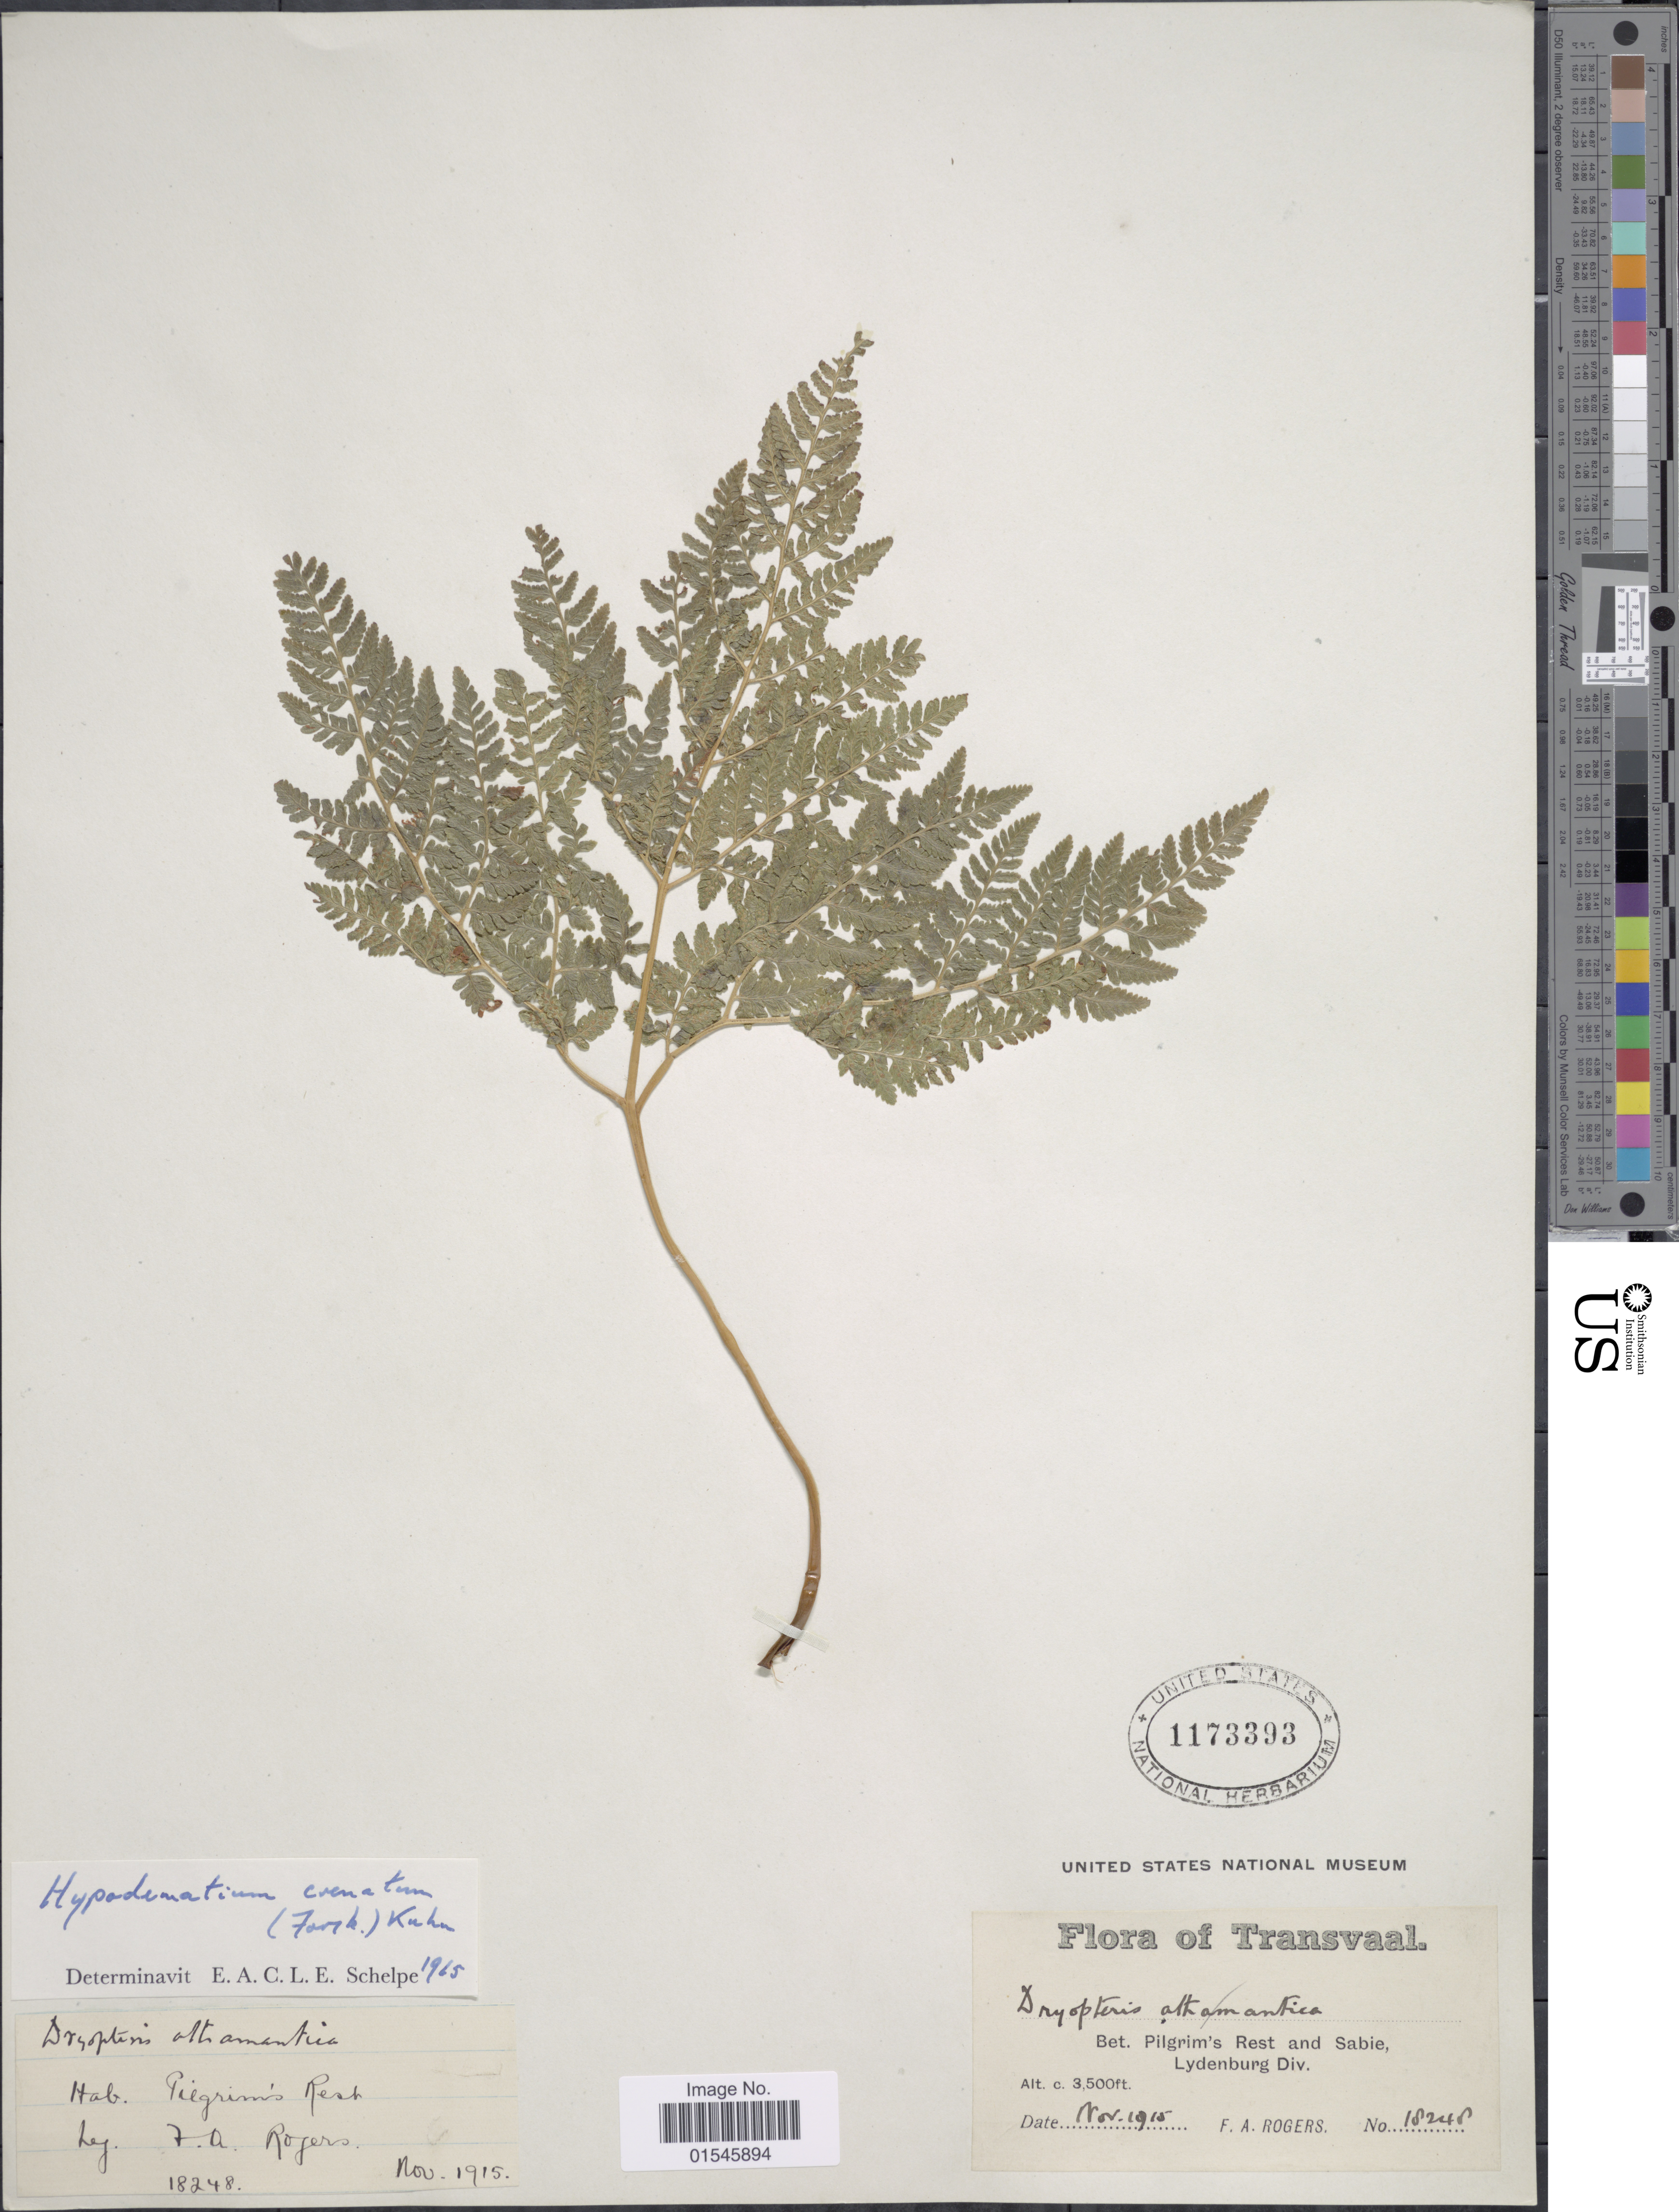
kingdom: Plantae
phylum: Tracheophyta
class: Polypodiopsida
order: Polypodiales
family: Hypodematiaceae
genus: Hypodematium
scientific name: Hypodematium crenatum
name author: (Forssk.) Kuhn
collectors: F. A. Rogers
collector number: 18248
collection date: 1915-11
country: South Africa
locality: Transvaal, Bet. Pilgrim's Rest and Sabie, Lydenburg Div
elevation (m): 1067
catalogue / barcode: US 1173393